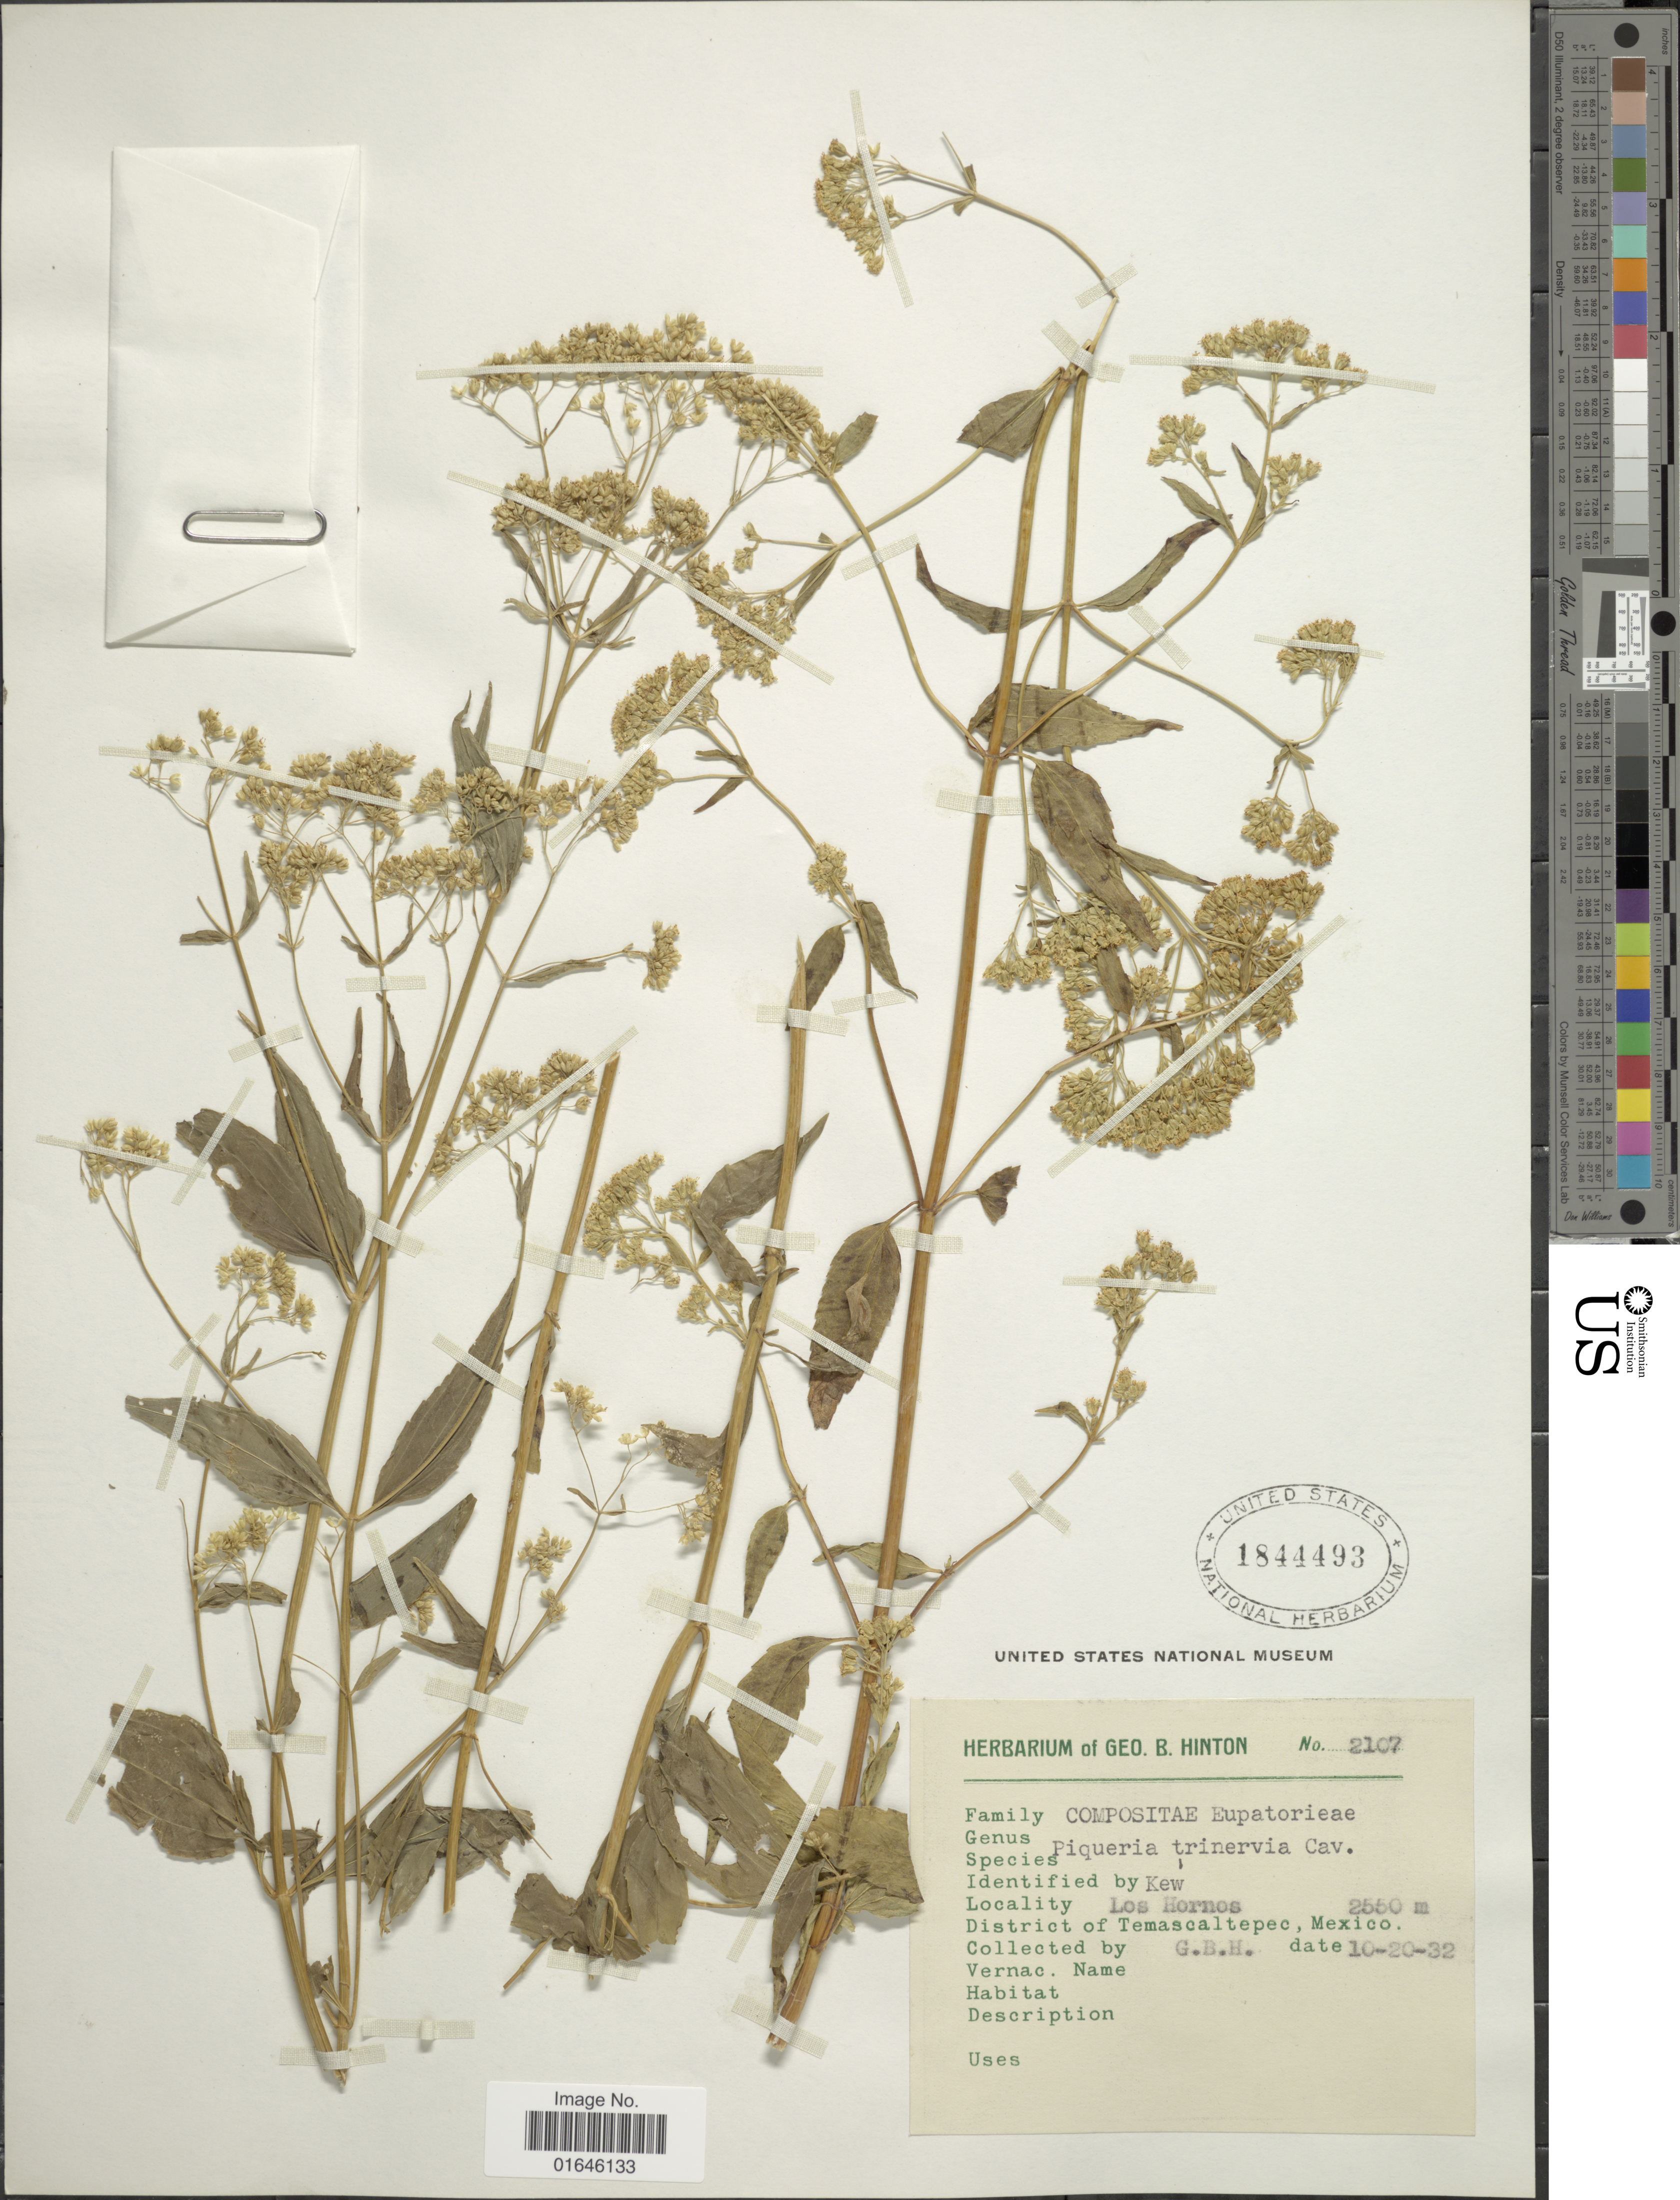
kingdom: Plantae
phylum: Tracheophyta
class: Magnoliopsida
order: Asterales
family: Asteraceae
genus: Piqueria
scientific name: Piqueria trinervia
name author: Cav.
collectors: G. B. Hinton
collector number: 2107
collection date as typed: Transcribed d/m/y: 20/10/32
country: Mexico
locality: Los Hornos, District Temascaltepec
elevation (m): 2550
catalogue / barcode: US 184493